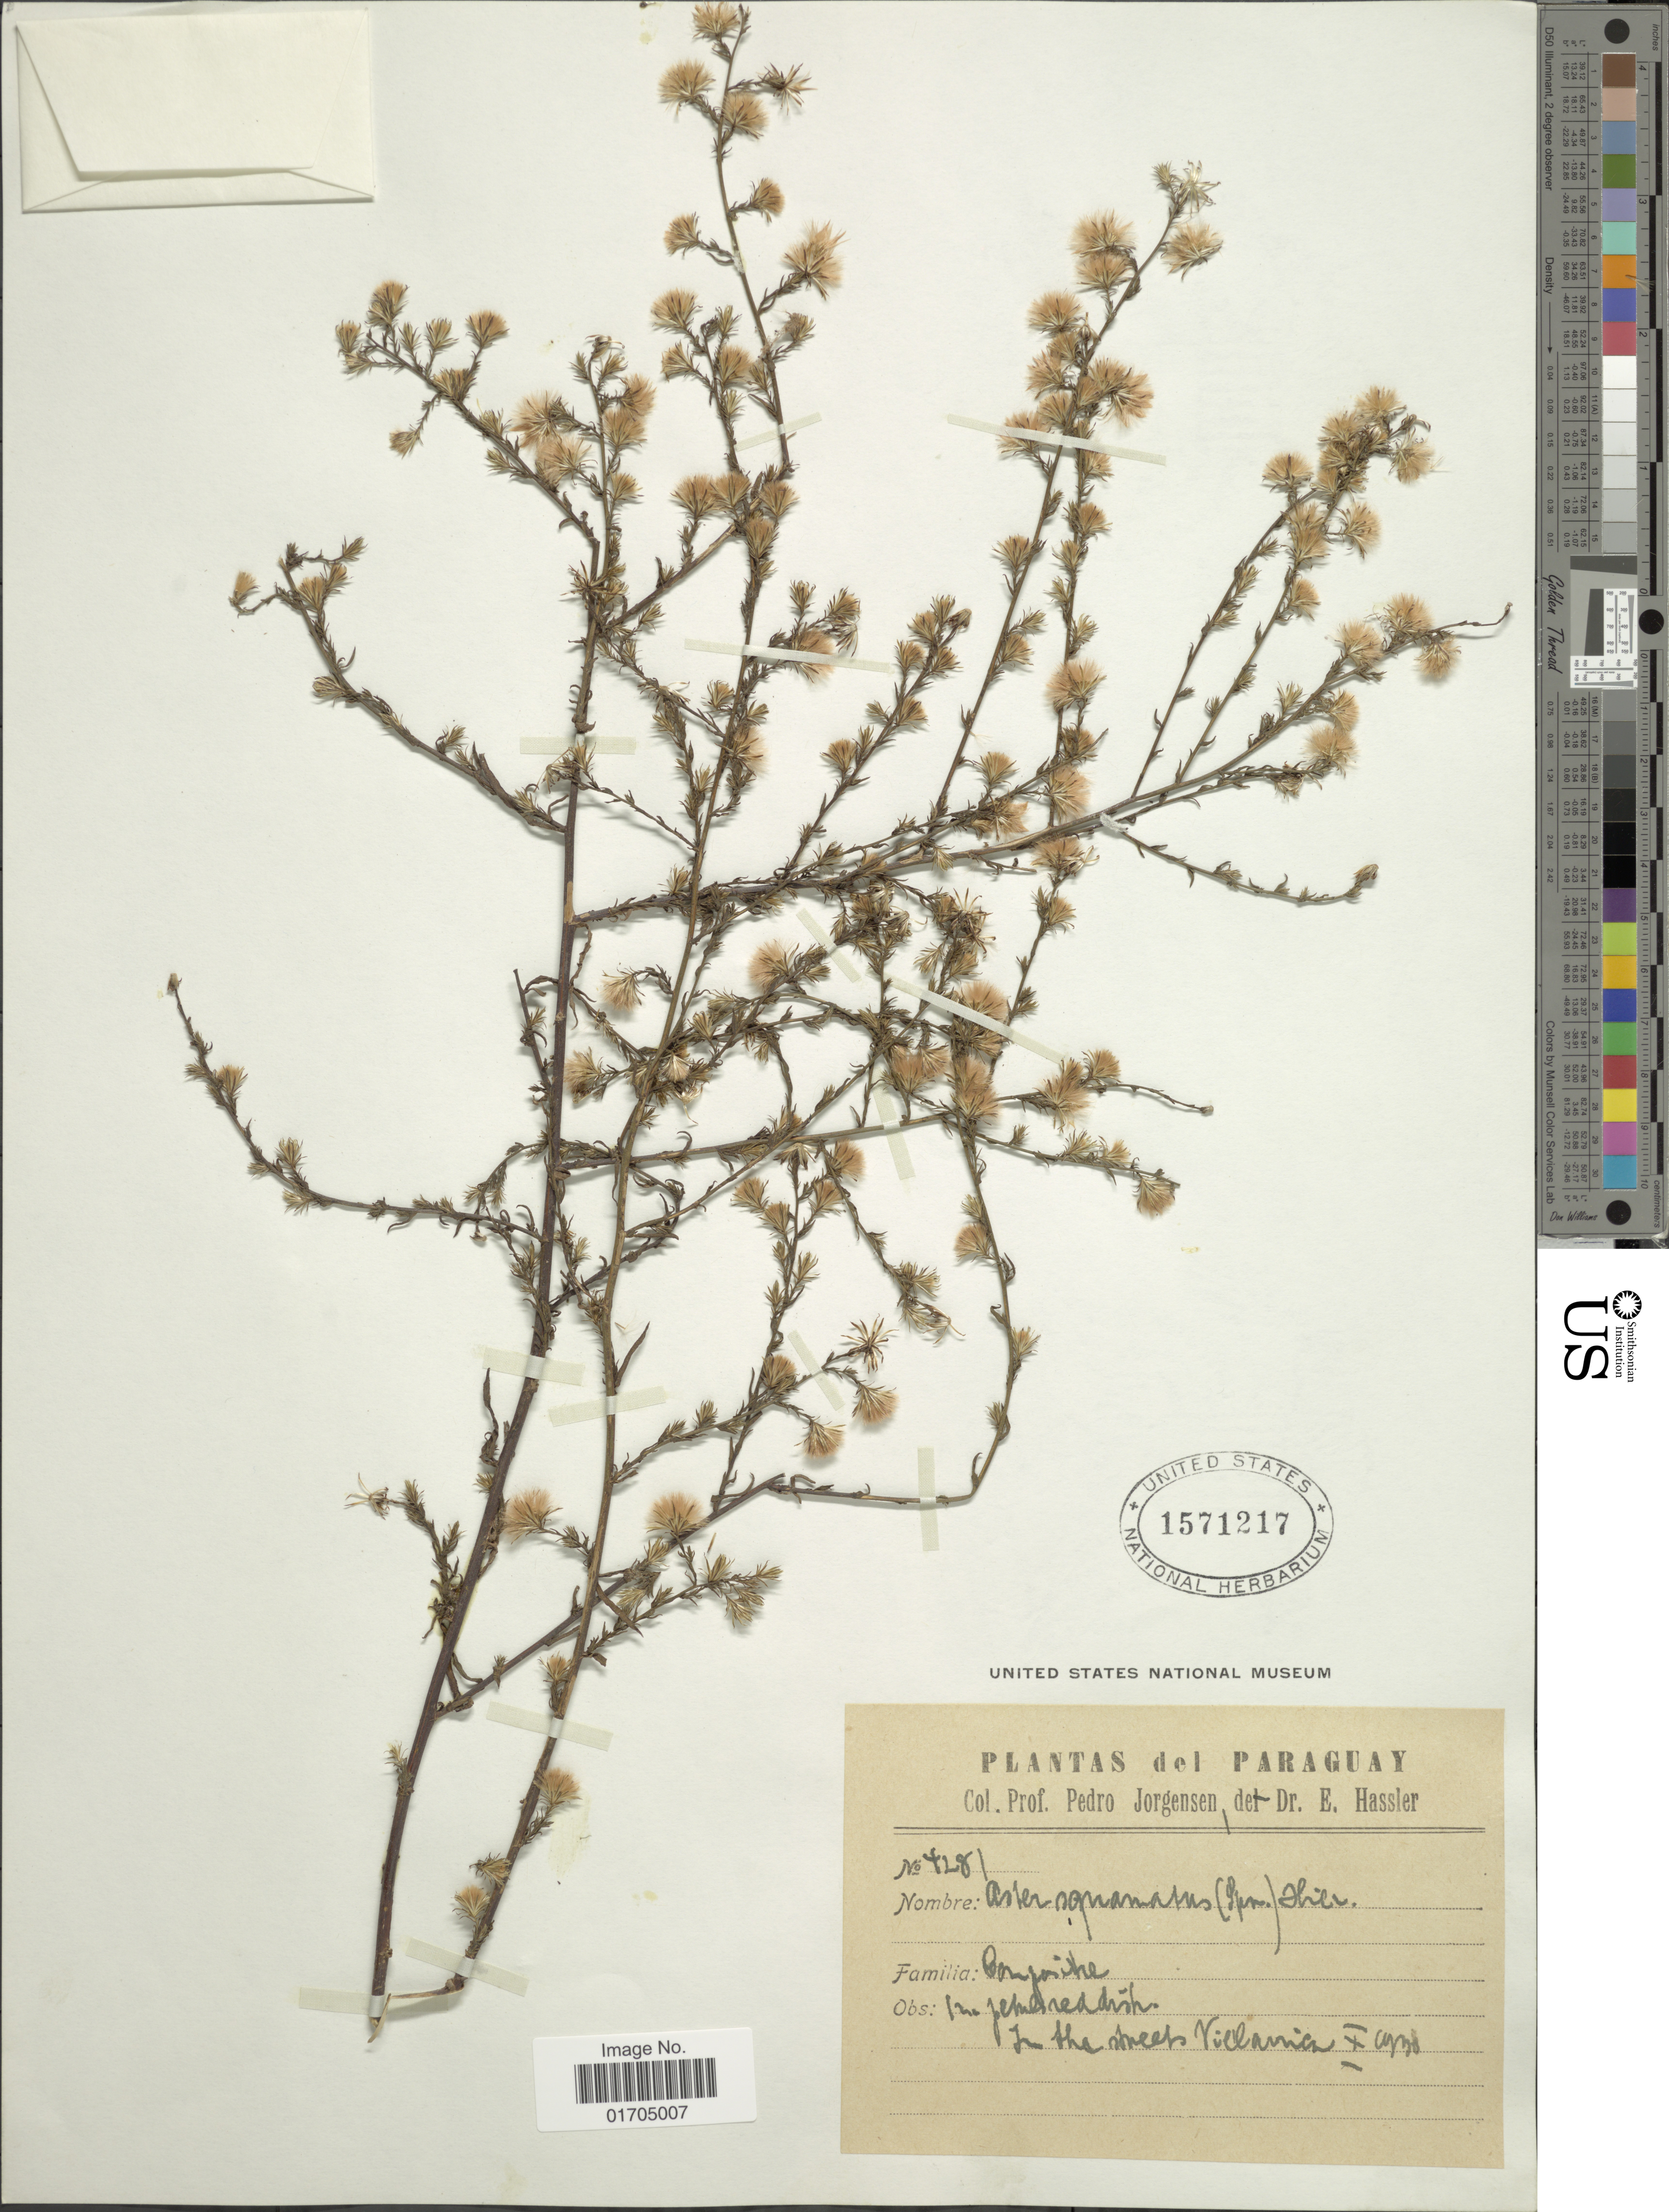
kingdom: Plantae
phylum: Tracheophyta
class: Magnoliopsida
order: Asterales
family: Asteraceae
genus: Symphyotrichum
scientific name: Symphyotrichum squamatum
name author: (Spreng.) G.L. Nesom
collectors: P. Jörgensen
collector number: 4281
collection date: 1930-10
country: Paraguay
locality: Villarrica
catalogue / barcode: US 1571217